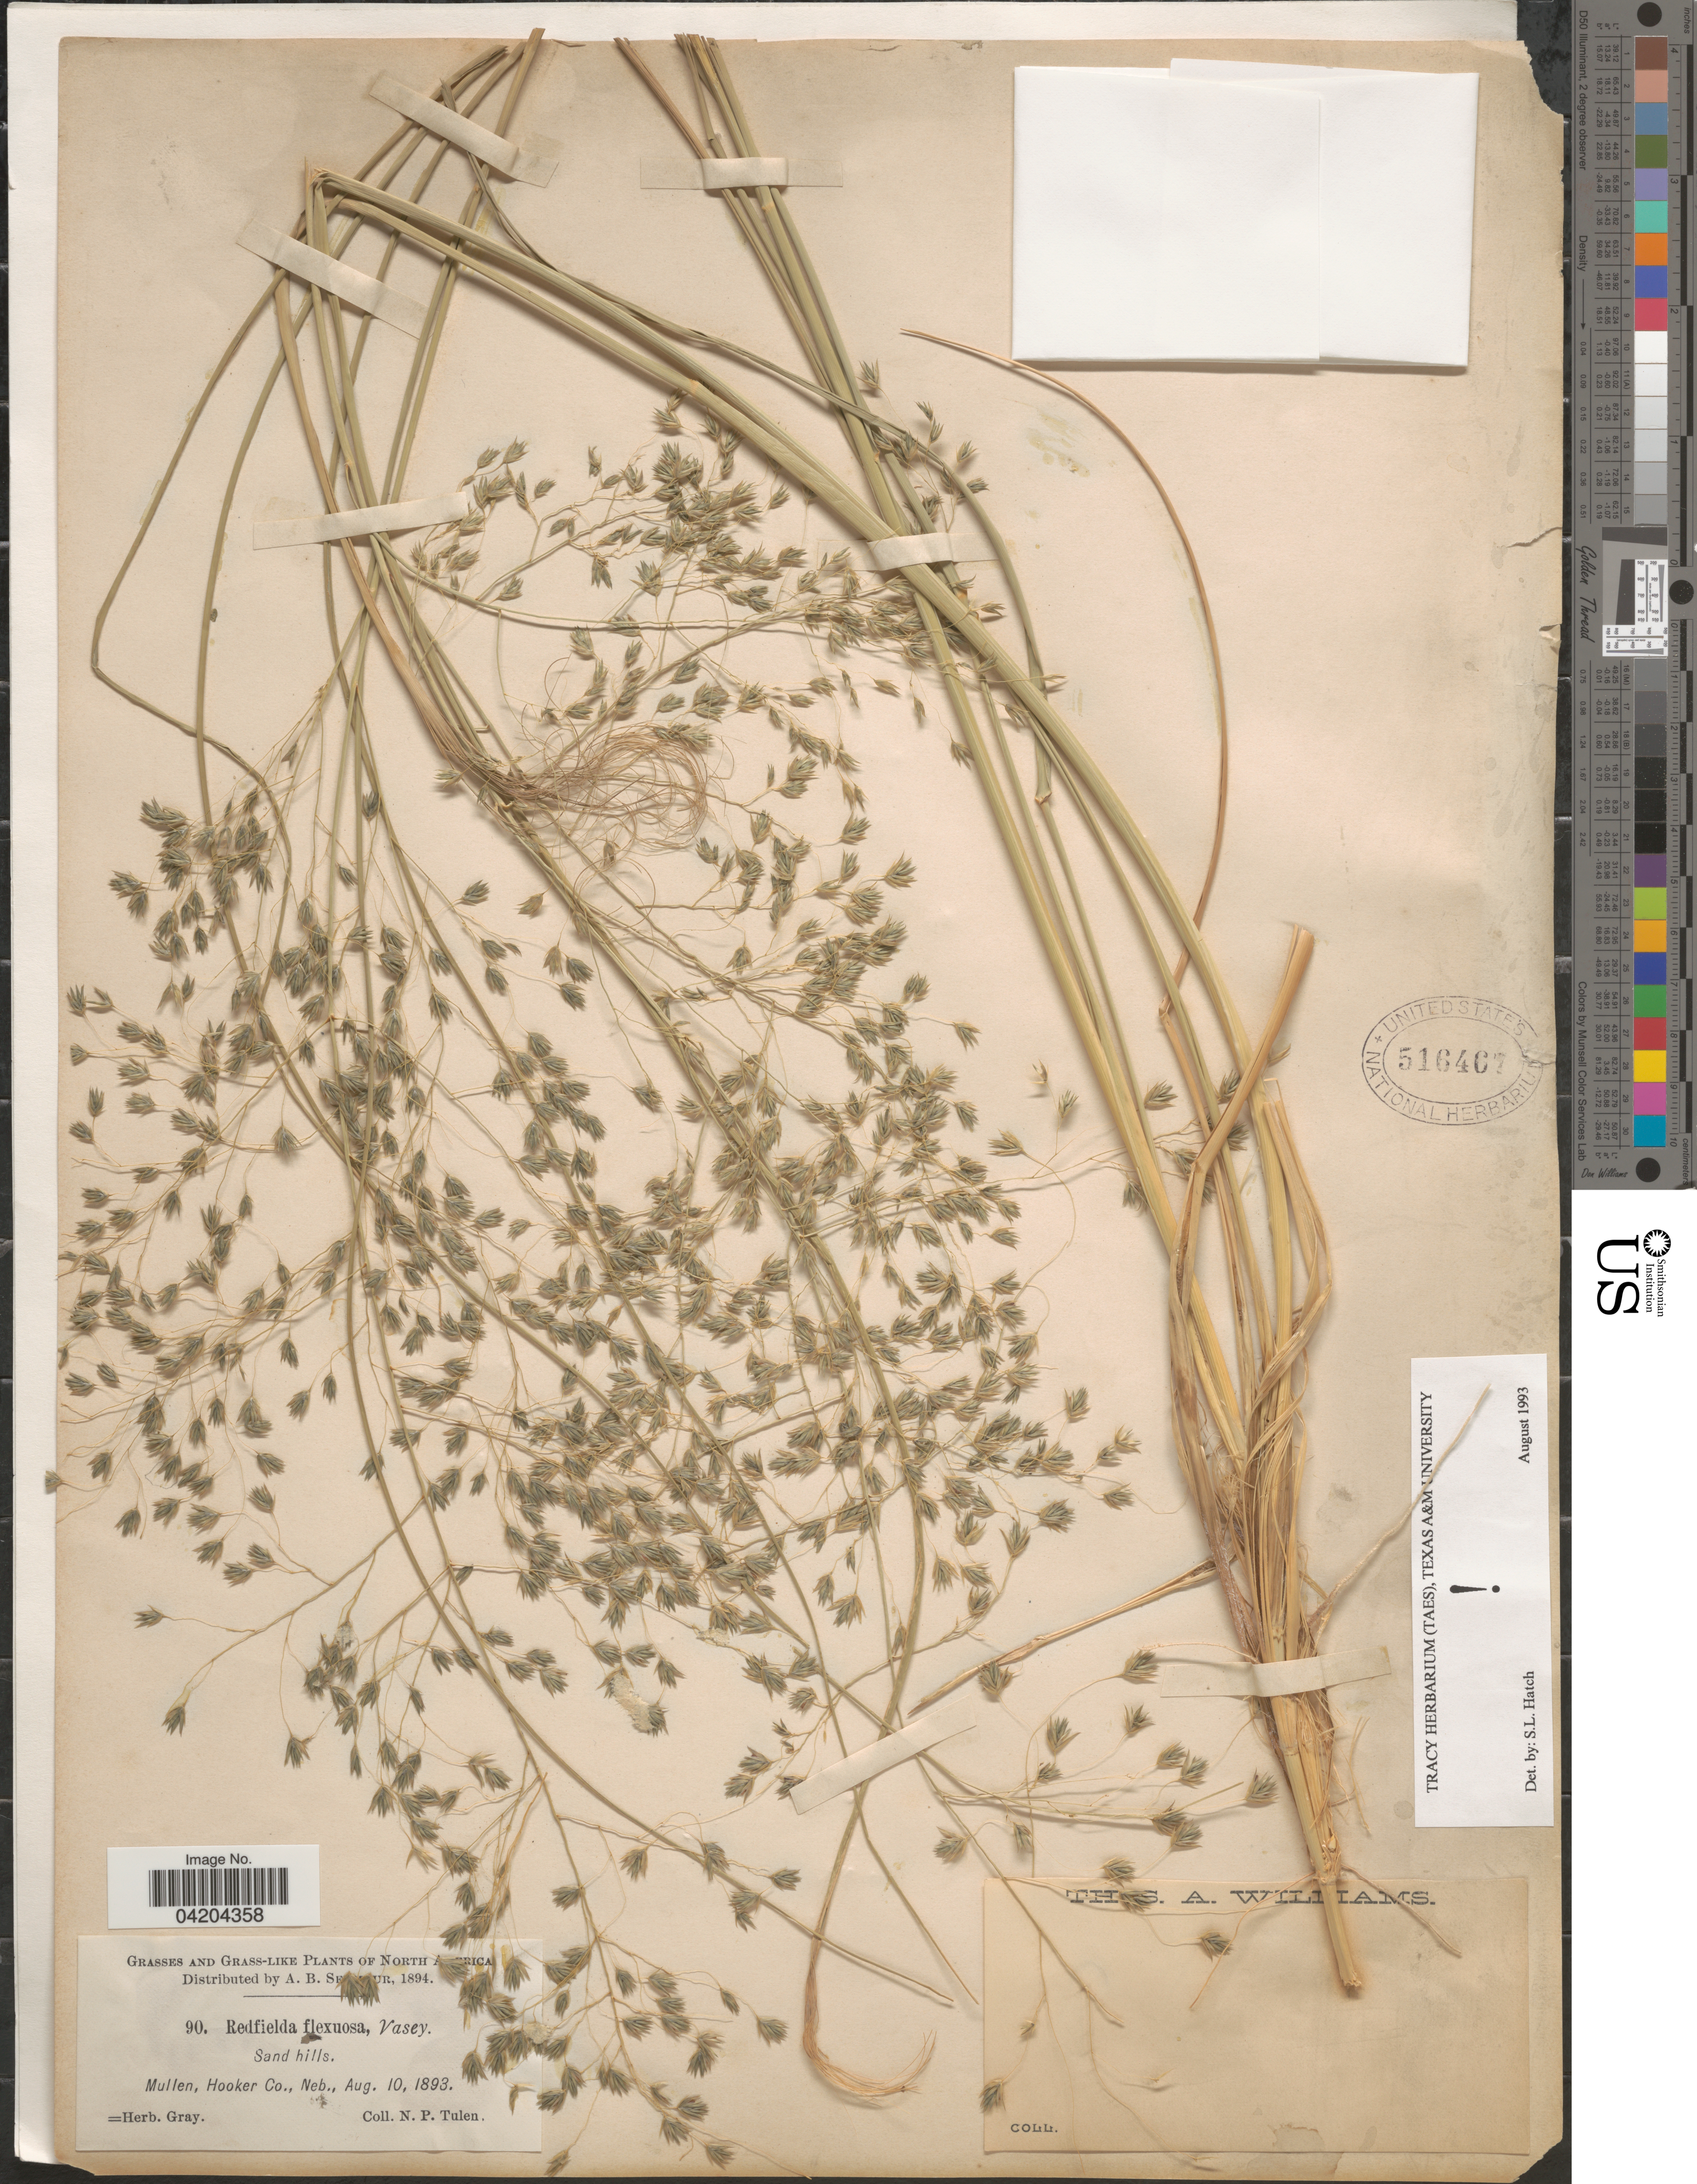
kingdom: Plantae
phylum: Tracheophyta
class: Liliopsida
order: Poales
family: Poaceae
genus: Muhlenbergia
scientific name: Muhlenbergia multiflora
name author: Columbus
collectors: N. Tulen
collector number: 90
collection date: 1893-08-10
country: United States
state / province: Nebraska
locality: Mullen, Hooker Co.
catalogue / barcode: US 516467